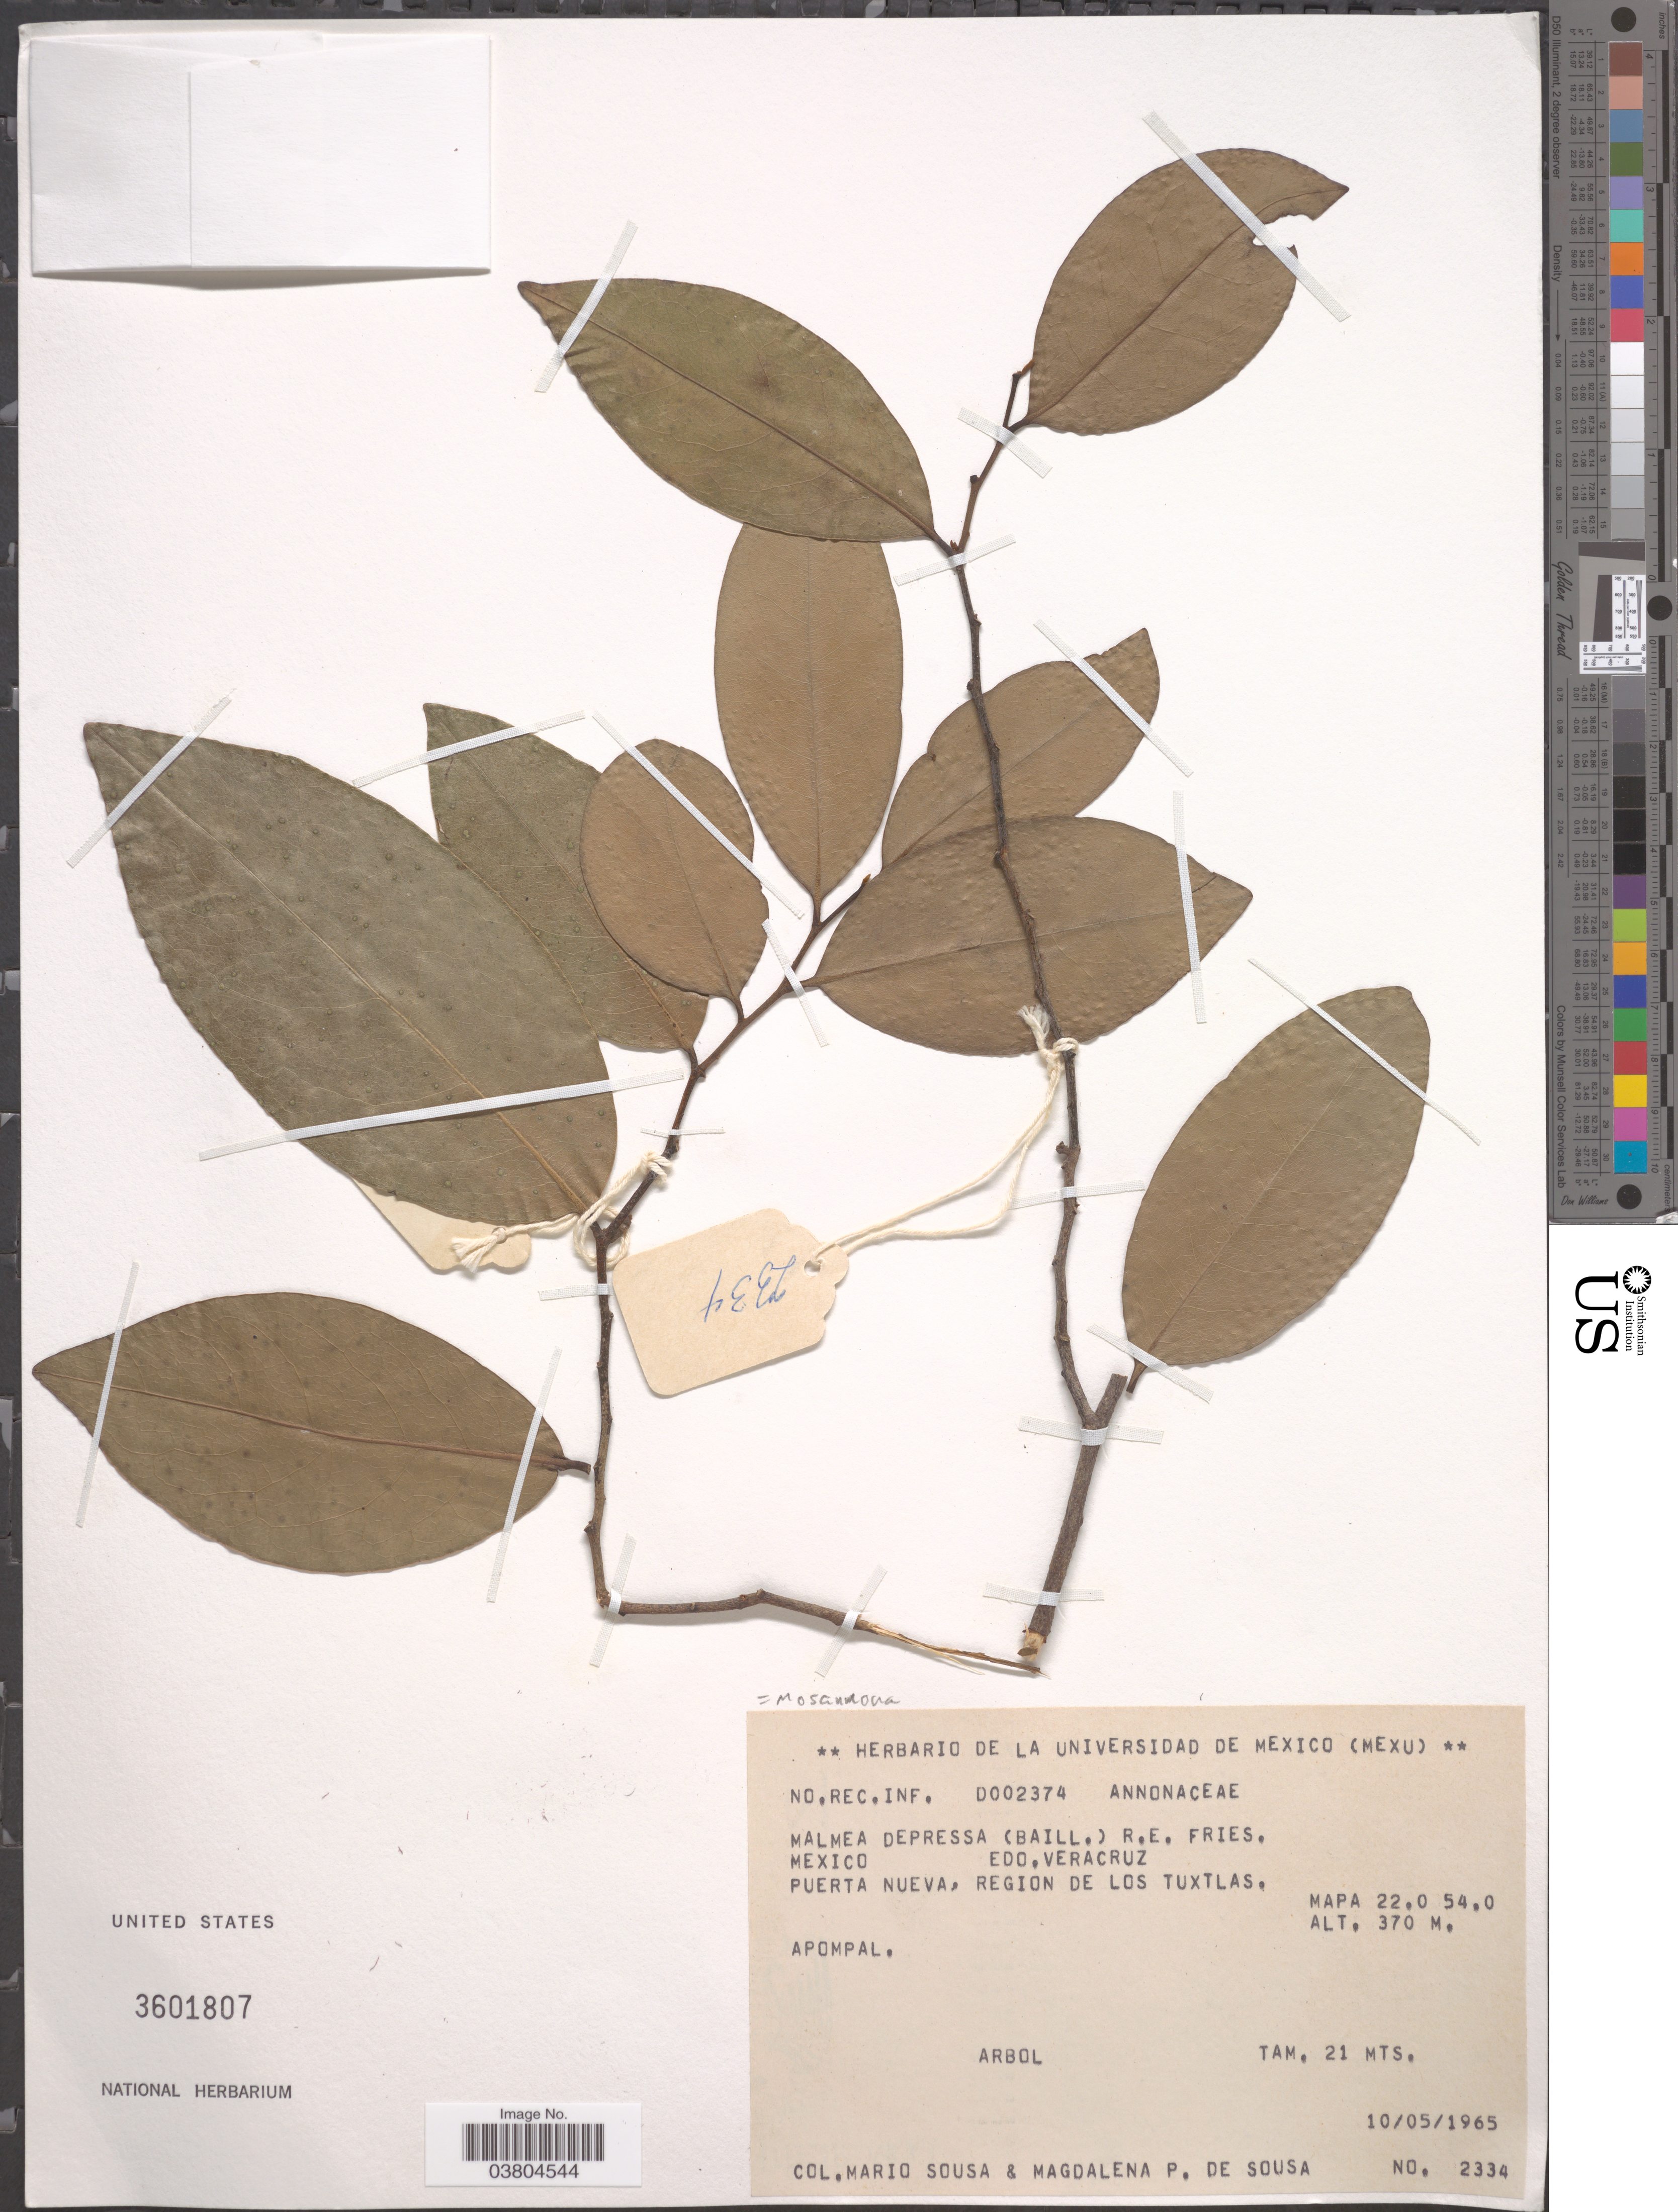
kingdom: Plantae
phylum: Tracheophyta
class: Magnoliopsida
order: Magnoliales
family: Annonaceae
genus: Mosannona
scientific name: Mosannona depressa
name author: (Baill.) Chatrou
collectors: M. Sousa S. & M. Sousa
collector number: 2334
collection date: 1965-05-10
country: Mexico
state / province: Veracruz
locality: Malmea depressa (baill.) R.E. Fries. Puerto Nueva, region de los Tuxtlas. Mapa 22.0 54.0.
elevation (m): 370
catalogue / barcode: US 3601807